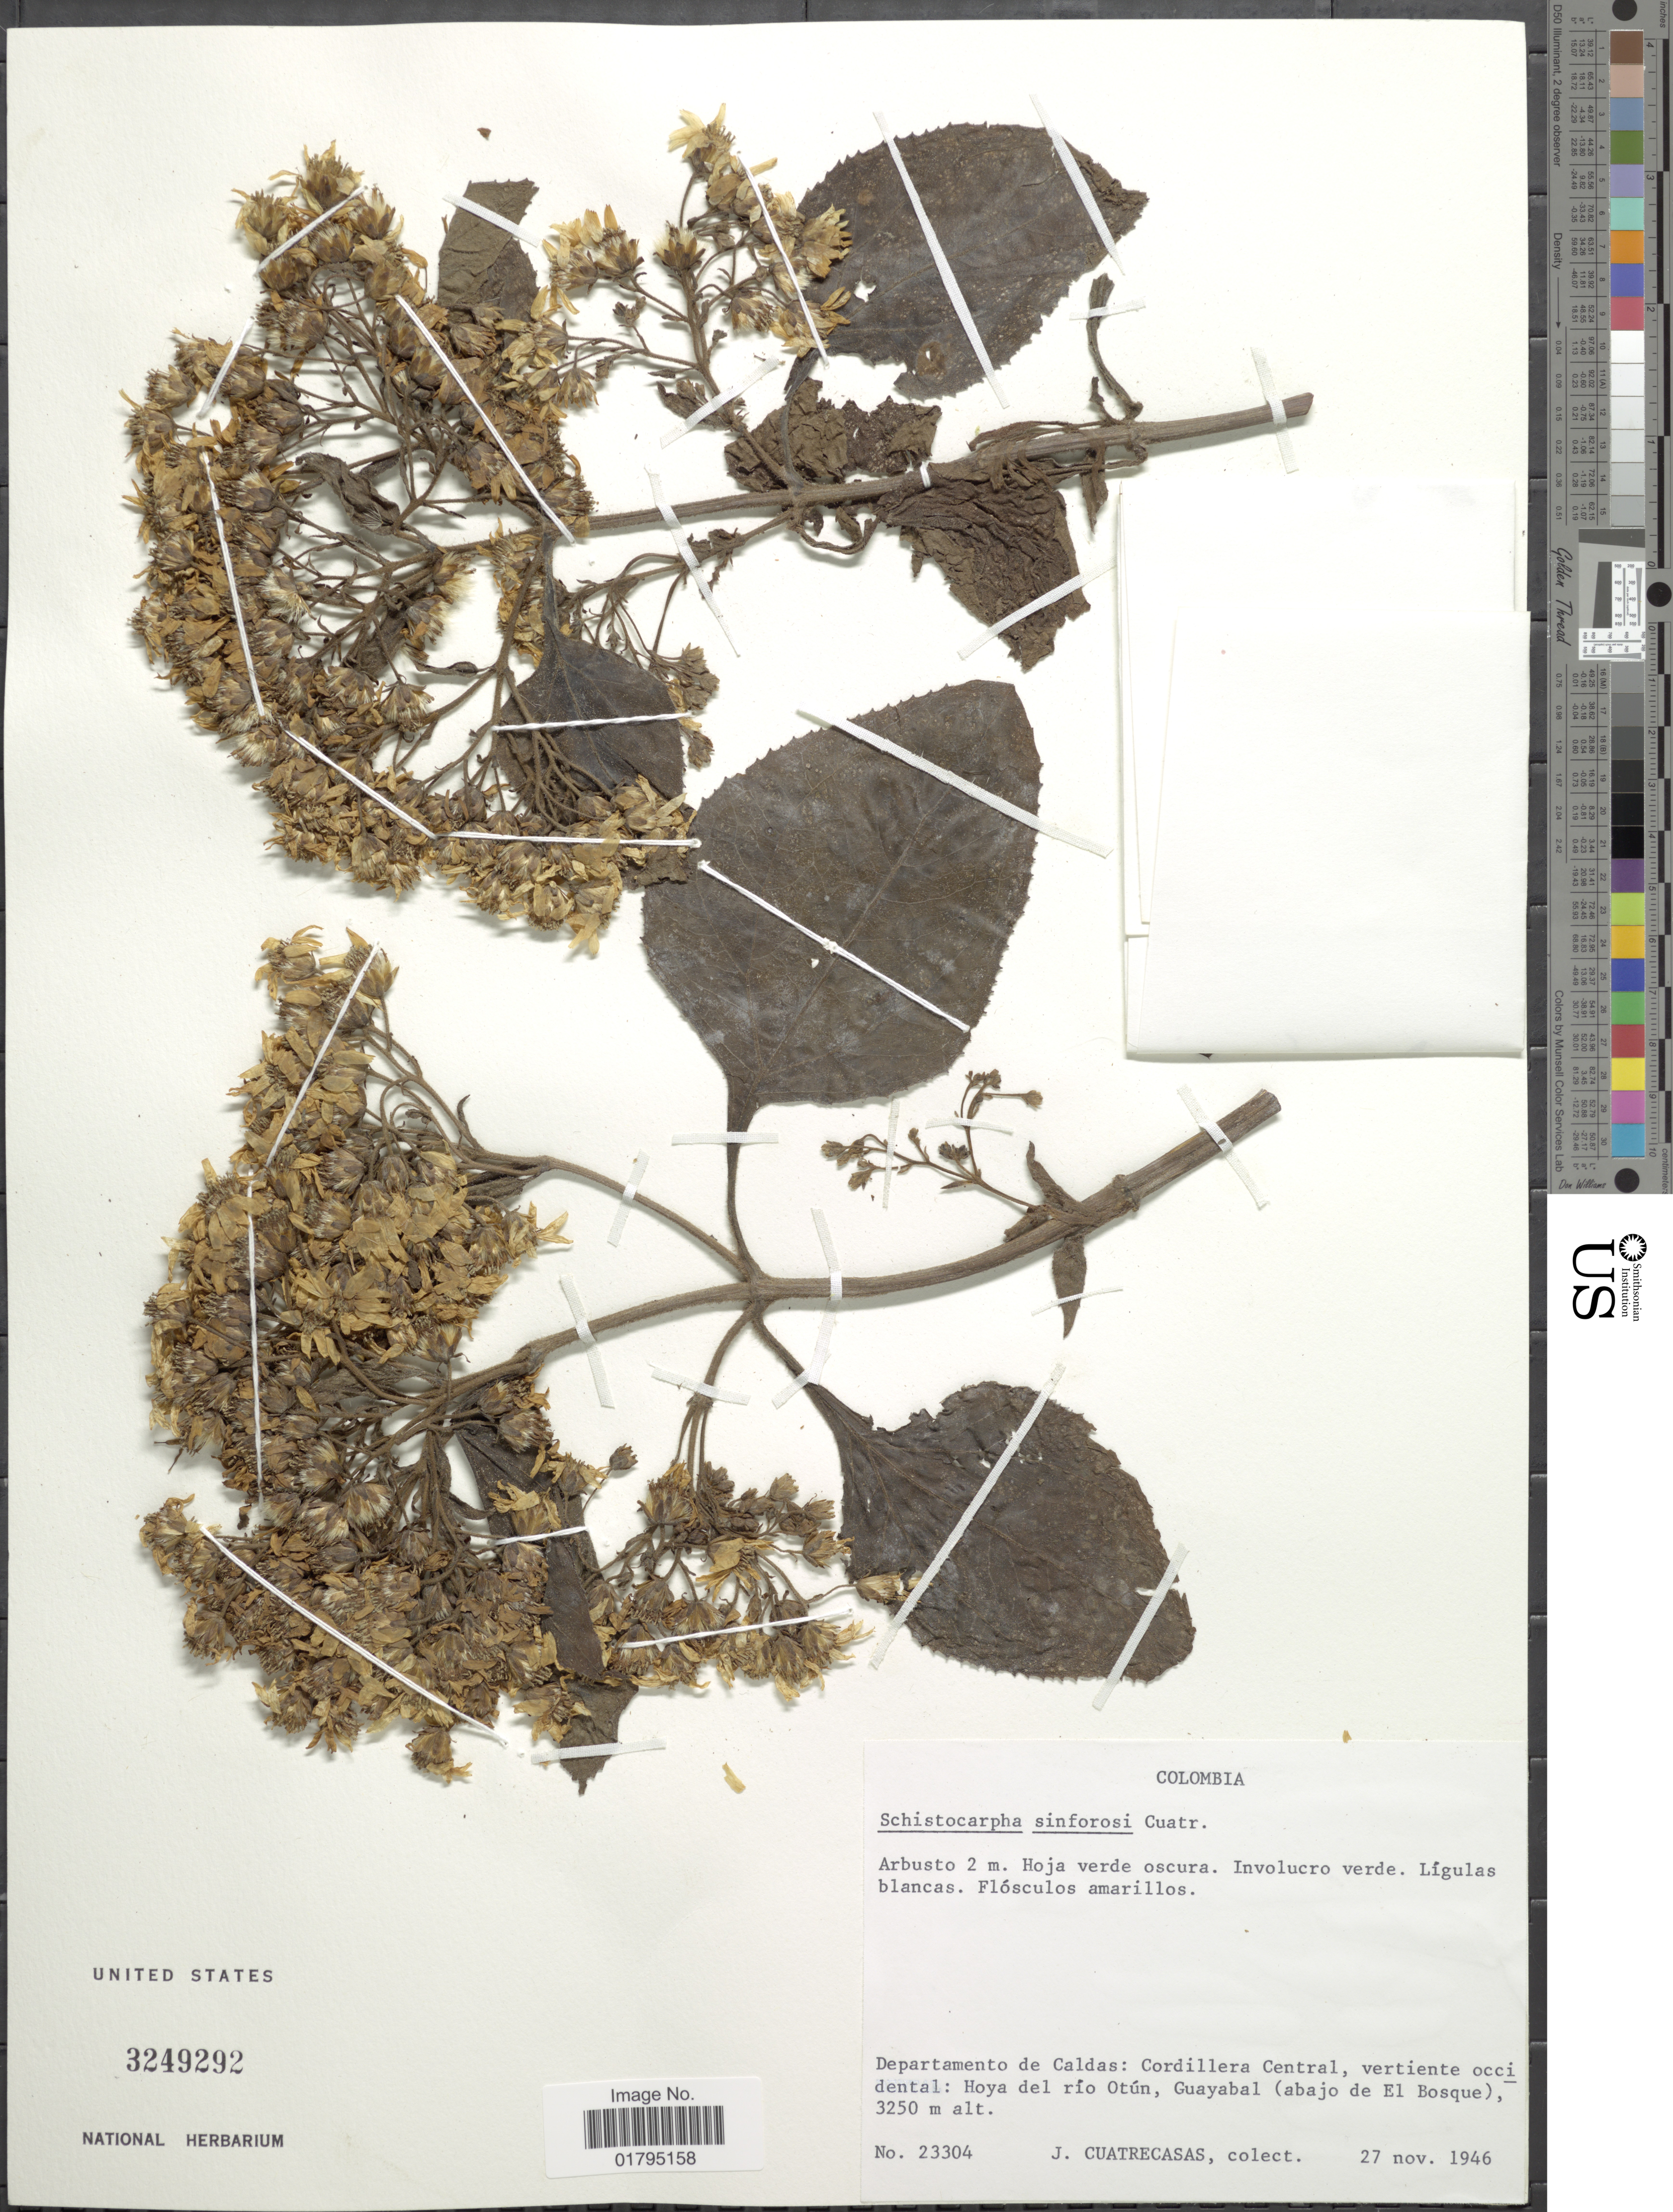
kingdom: Plantae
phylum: Tracheophyta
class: Magnoliopsida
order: Asterales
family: Asteraceae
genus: Schistocarpha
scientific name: Schistocarpha sinforosii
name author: Cuatrec.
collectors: J. Cuatrecasas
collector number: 23304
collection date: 1946-11-27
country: Colombia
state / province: Caldas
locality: Department of Caldas: Cordillera Central, vertiente occidental: Hoya del rio Otun, Guayabal (abja de El Bosque).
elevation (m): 3250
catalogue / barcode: US 3249292